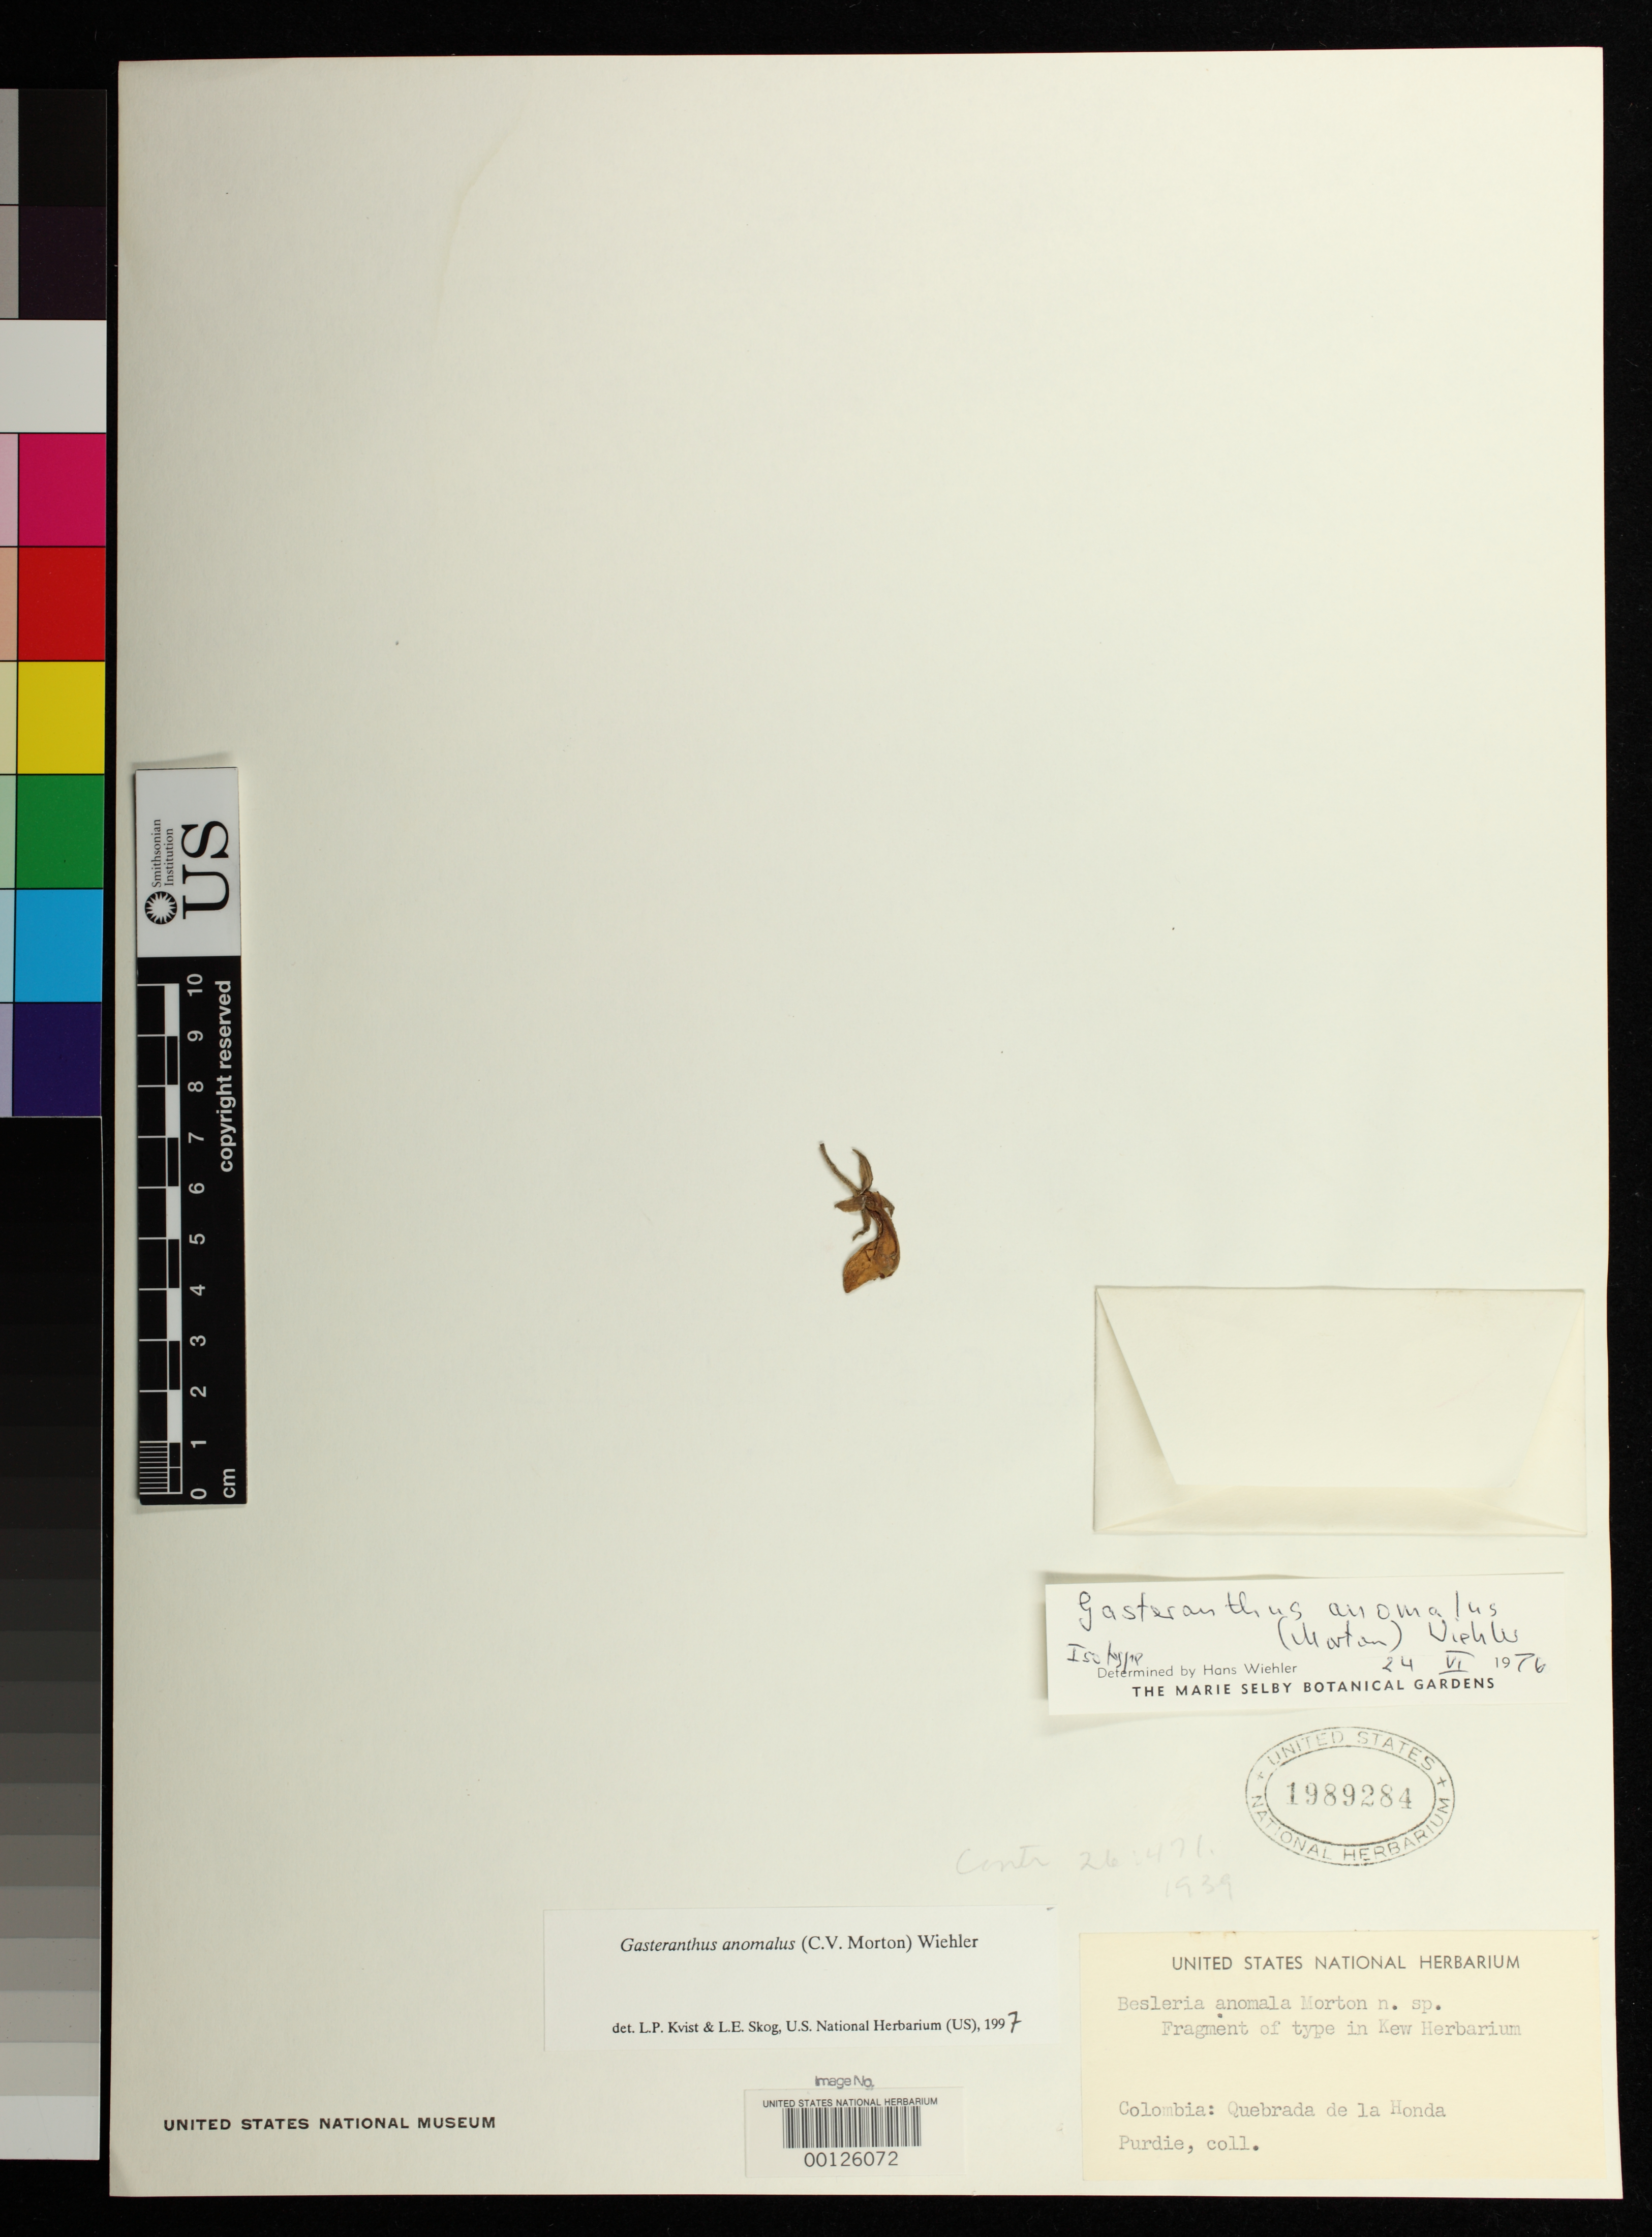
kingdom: Plantae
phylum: Tracheophyta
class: Magnoliopsida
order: Lamiales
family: Gesneriaceae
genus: Besleria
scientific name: Besleria anomala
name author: C.V. Morton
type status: Isotype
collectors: W. Purdie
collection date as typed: Mar 1846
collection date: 1846-03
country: Colombia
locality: Quebrada de La Honda.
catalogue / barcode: US 1989284